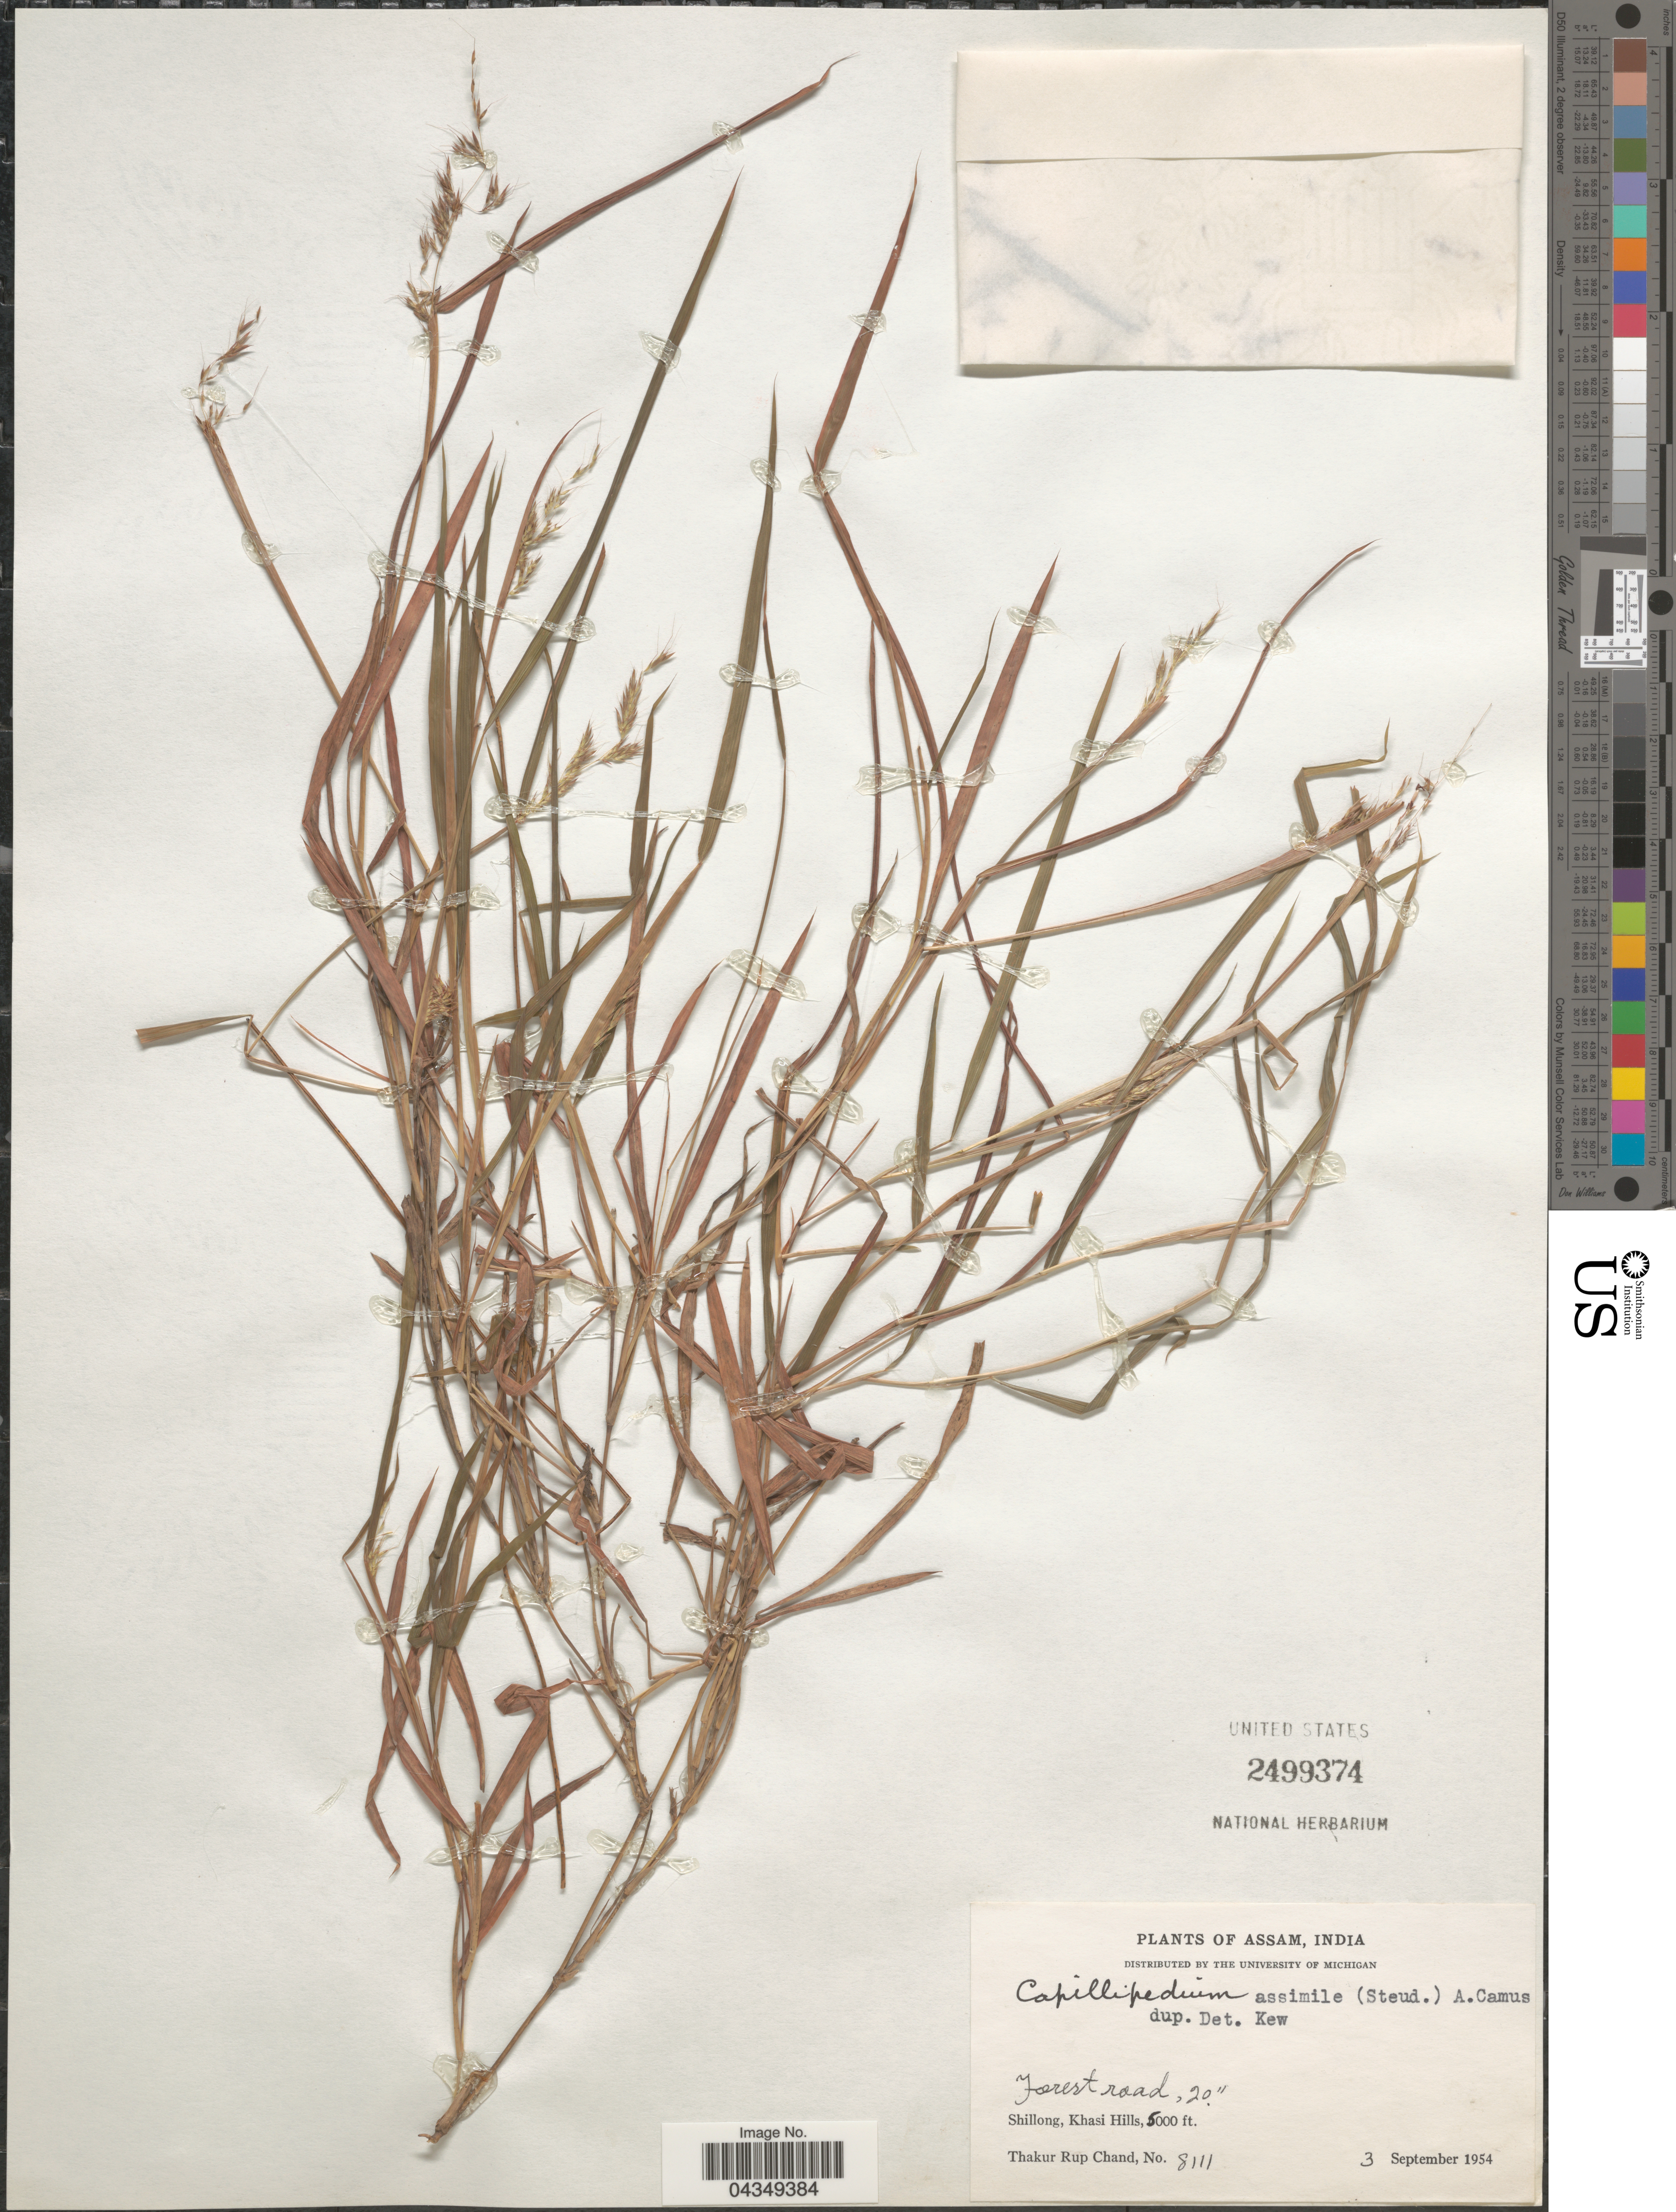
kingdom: Plantae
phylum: Tracheophyta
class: Liliopsida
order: Poales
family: Poaceae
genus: Capillipedium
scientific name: Capillipedium assimile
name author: (Steud.) A. Camus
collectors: T. R. Chand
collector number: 8111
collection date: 1954-09-03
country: India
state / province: Meghalaya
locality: Shillong, Khasi Hills.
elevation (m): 1524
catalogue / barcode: US 2499374